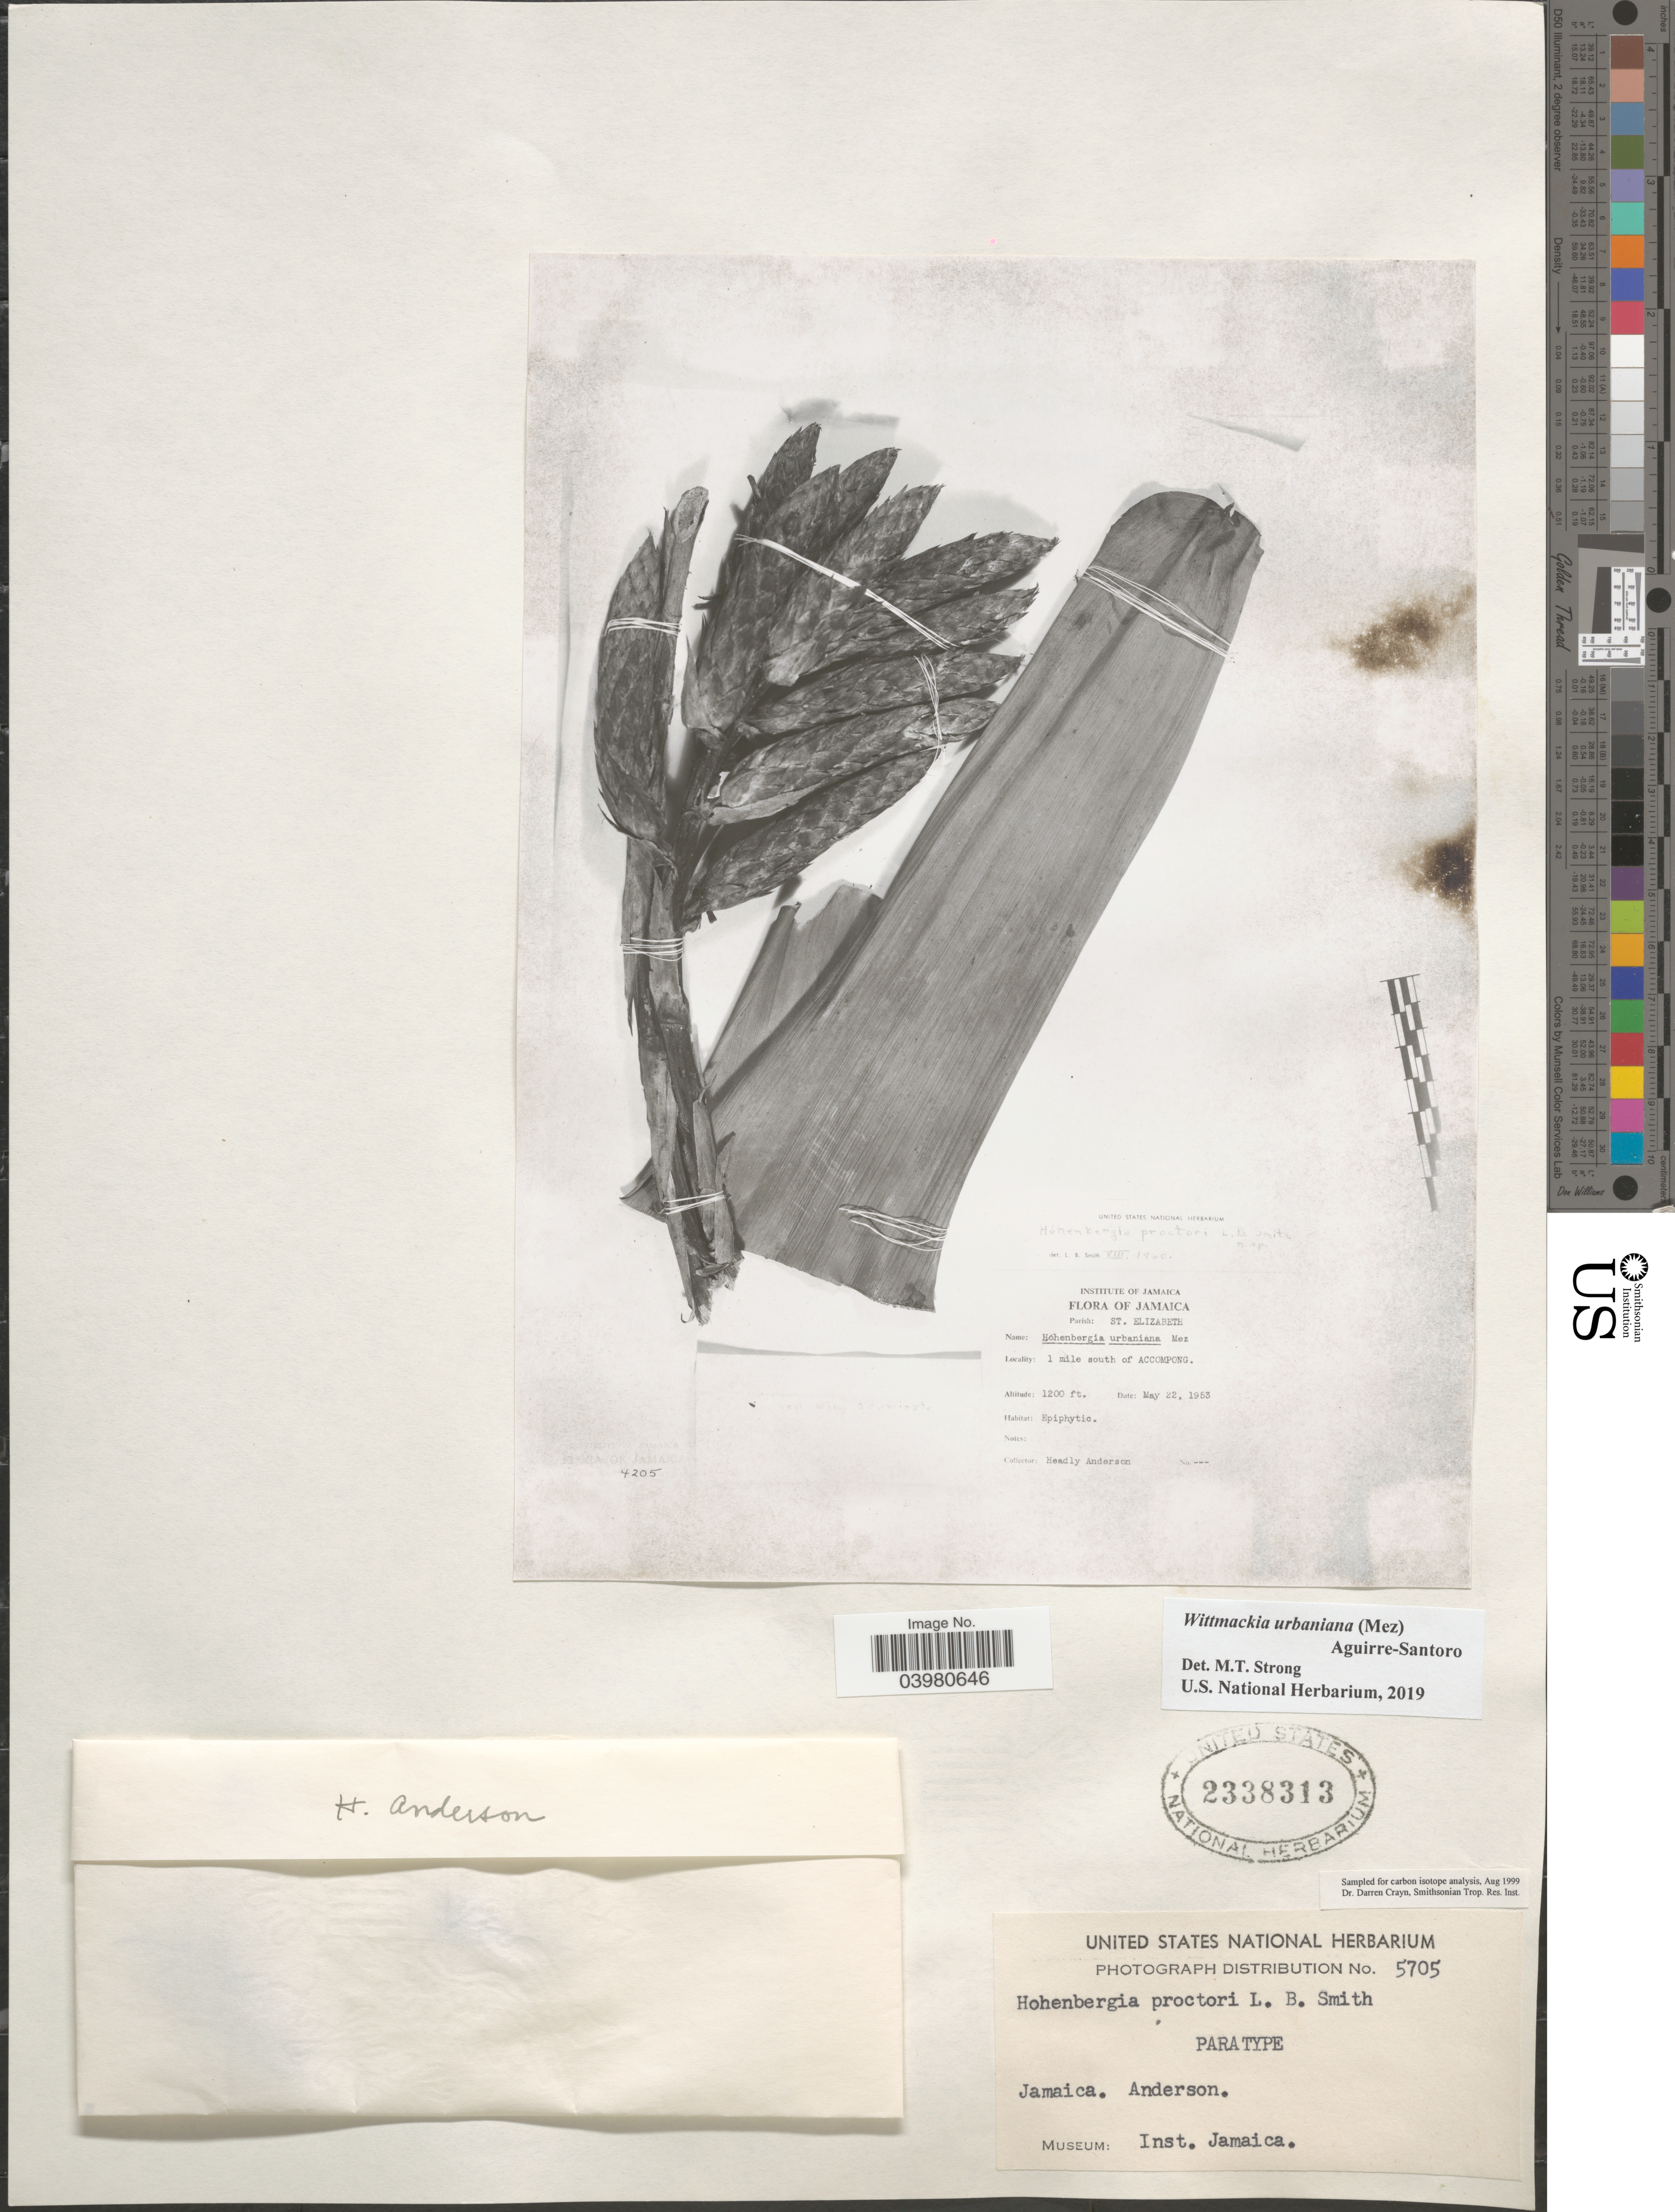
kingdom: Plantae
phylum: Tracheophyta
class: Liliopsida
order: Poales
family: Bromeliaceae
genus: Wittmackia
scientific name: Wittmackia urbaniana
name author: (Mez) Aguirre-Santoro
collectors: H. Anderson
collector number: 5705?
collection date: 1953-05-22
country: Jamaica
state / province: Saint Elizabeth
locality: Parish: St. Elizabeth. 1 mile south of Accompong.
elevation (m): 366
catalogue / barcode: US 2338313